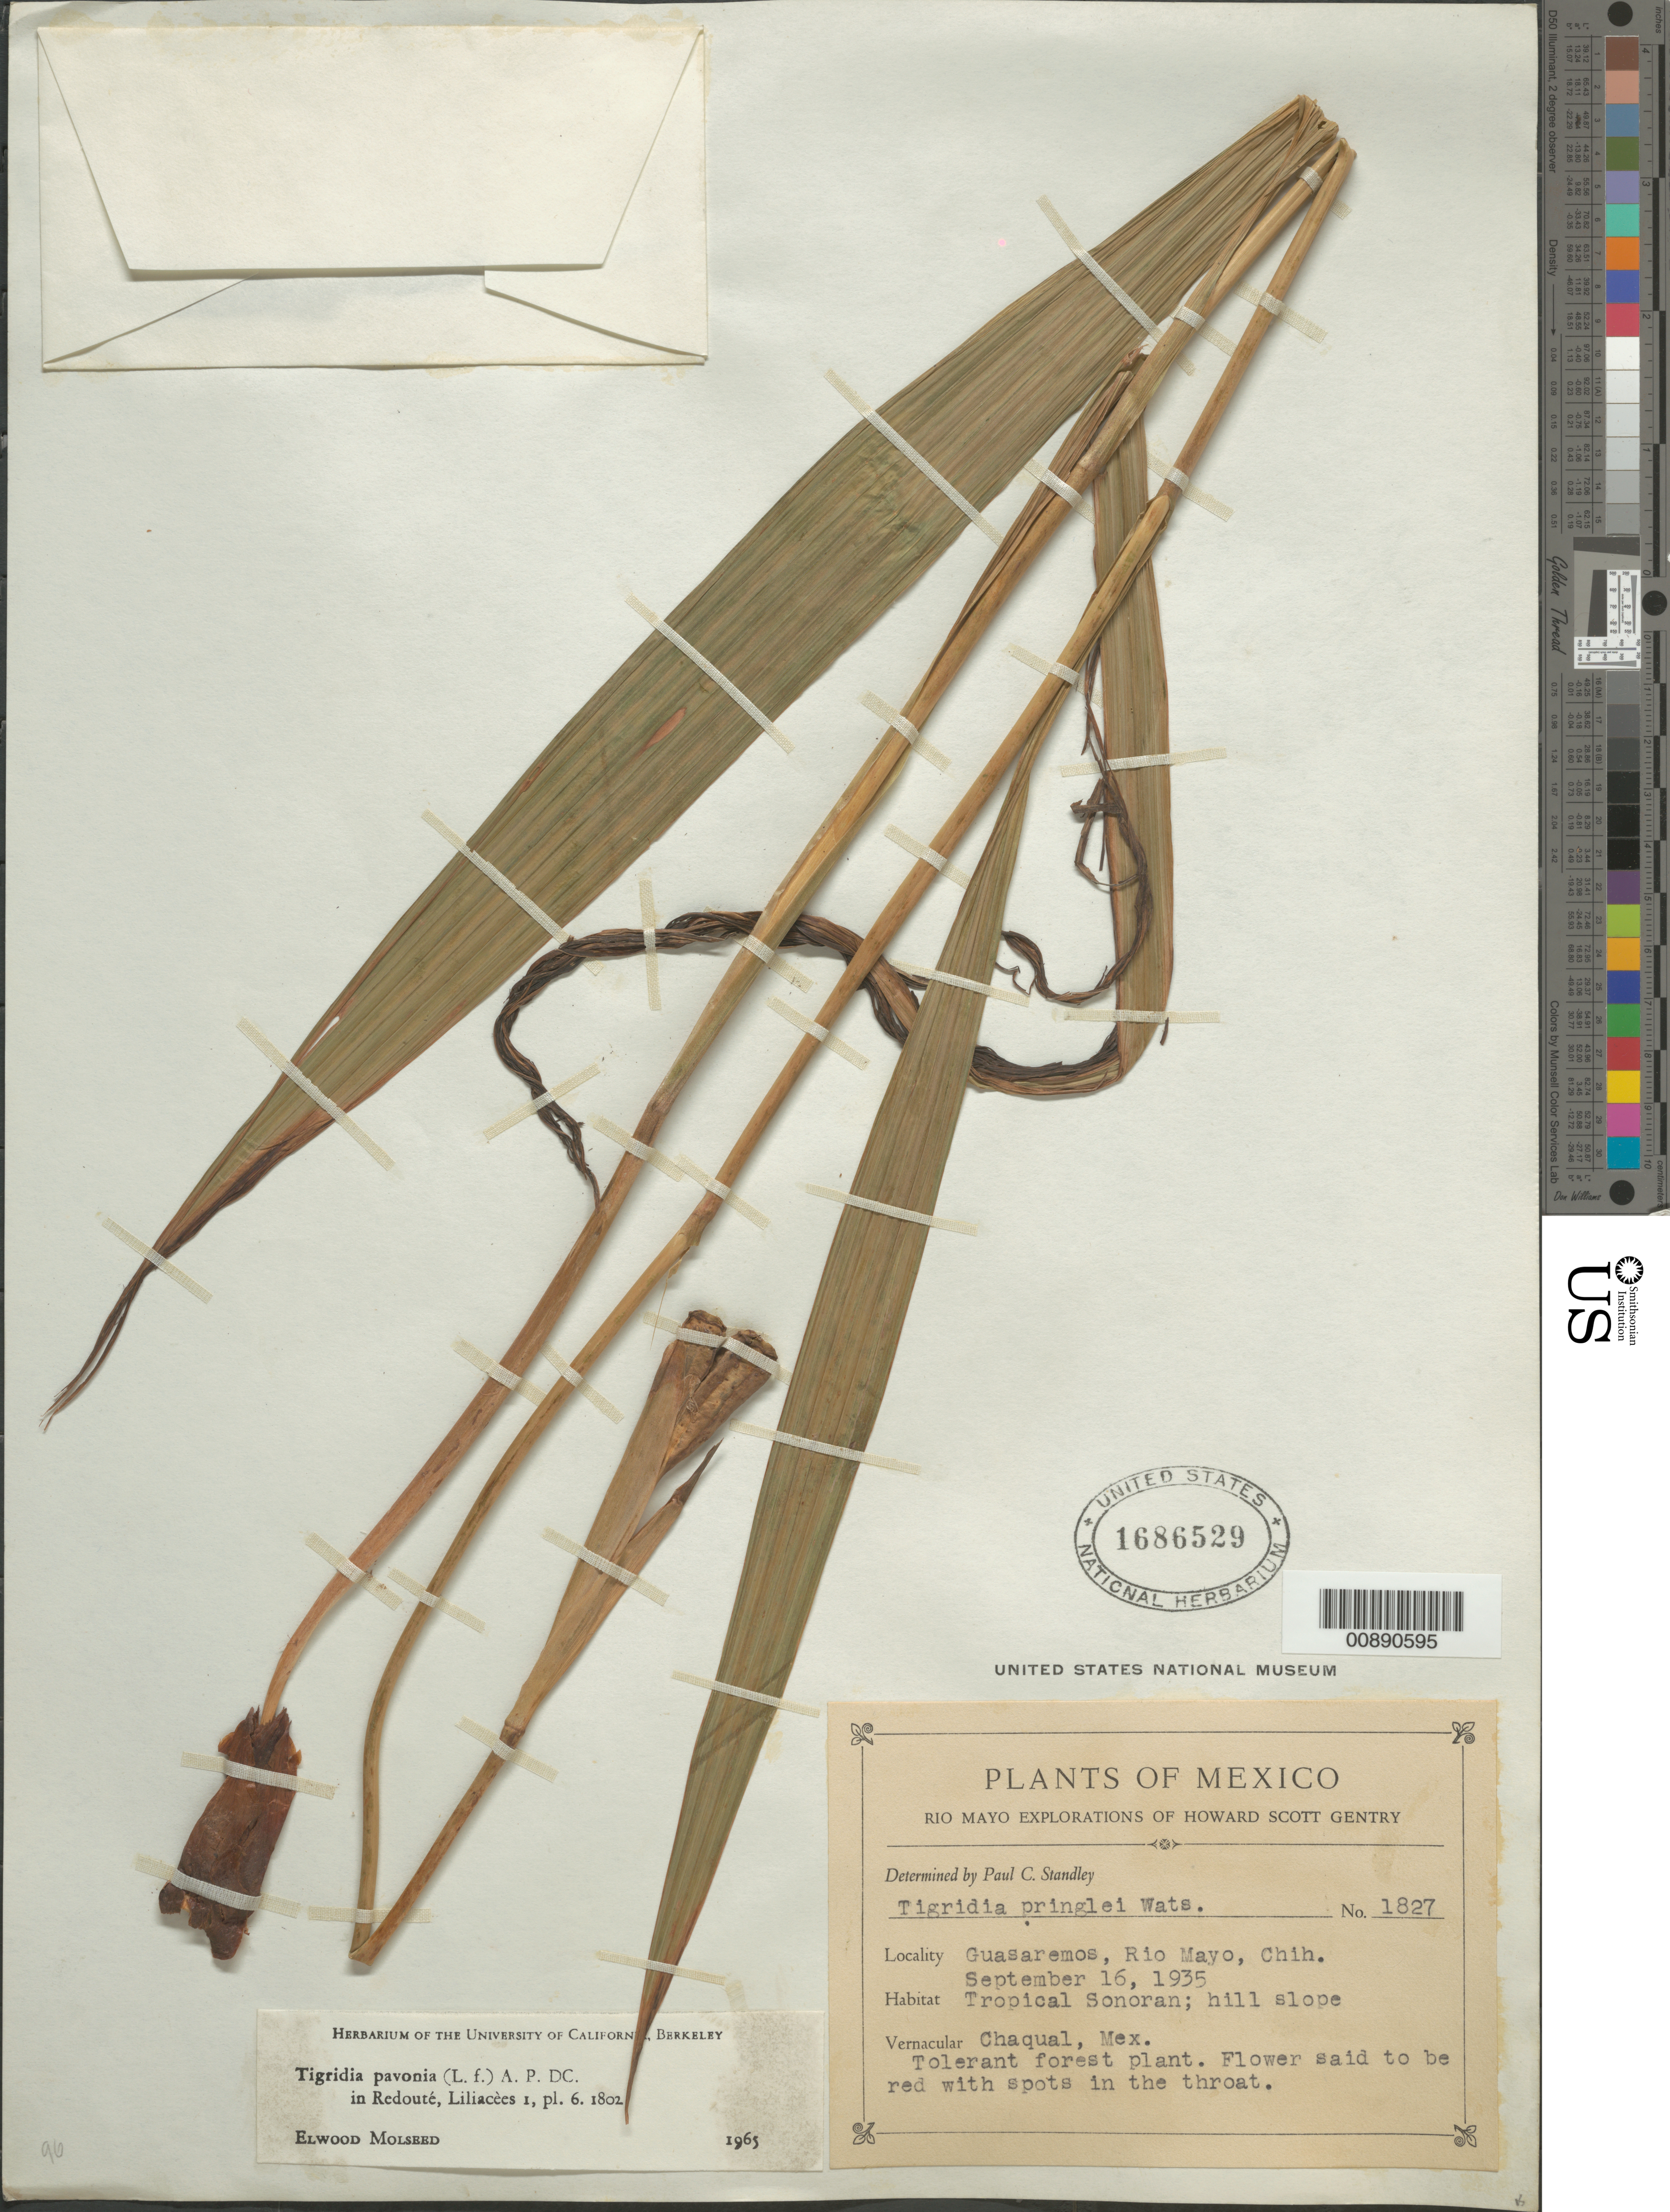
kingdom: Plantae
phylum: Tracheophyta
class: Liliopsida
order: Asparagales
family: Iridaceae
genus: Tigridia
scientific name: Tigridia pavonia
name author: (L. f.) DC.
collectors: H. S. Gentry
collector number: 1827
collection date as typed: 16 Sep 1935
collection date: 1935-09-16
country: Mexico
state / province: Chihuahua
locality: Guasaremos, Río Mayo, Chihuahua.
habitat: Tropical Sonoran; hill slope.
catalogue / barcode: US 1686529